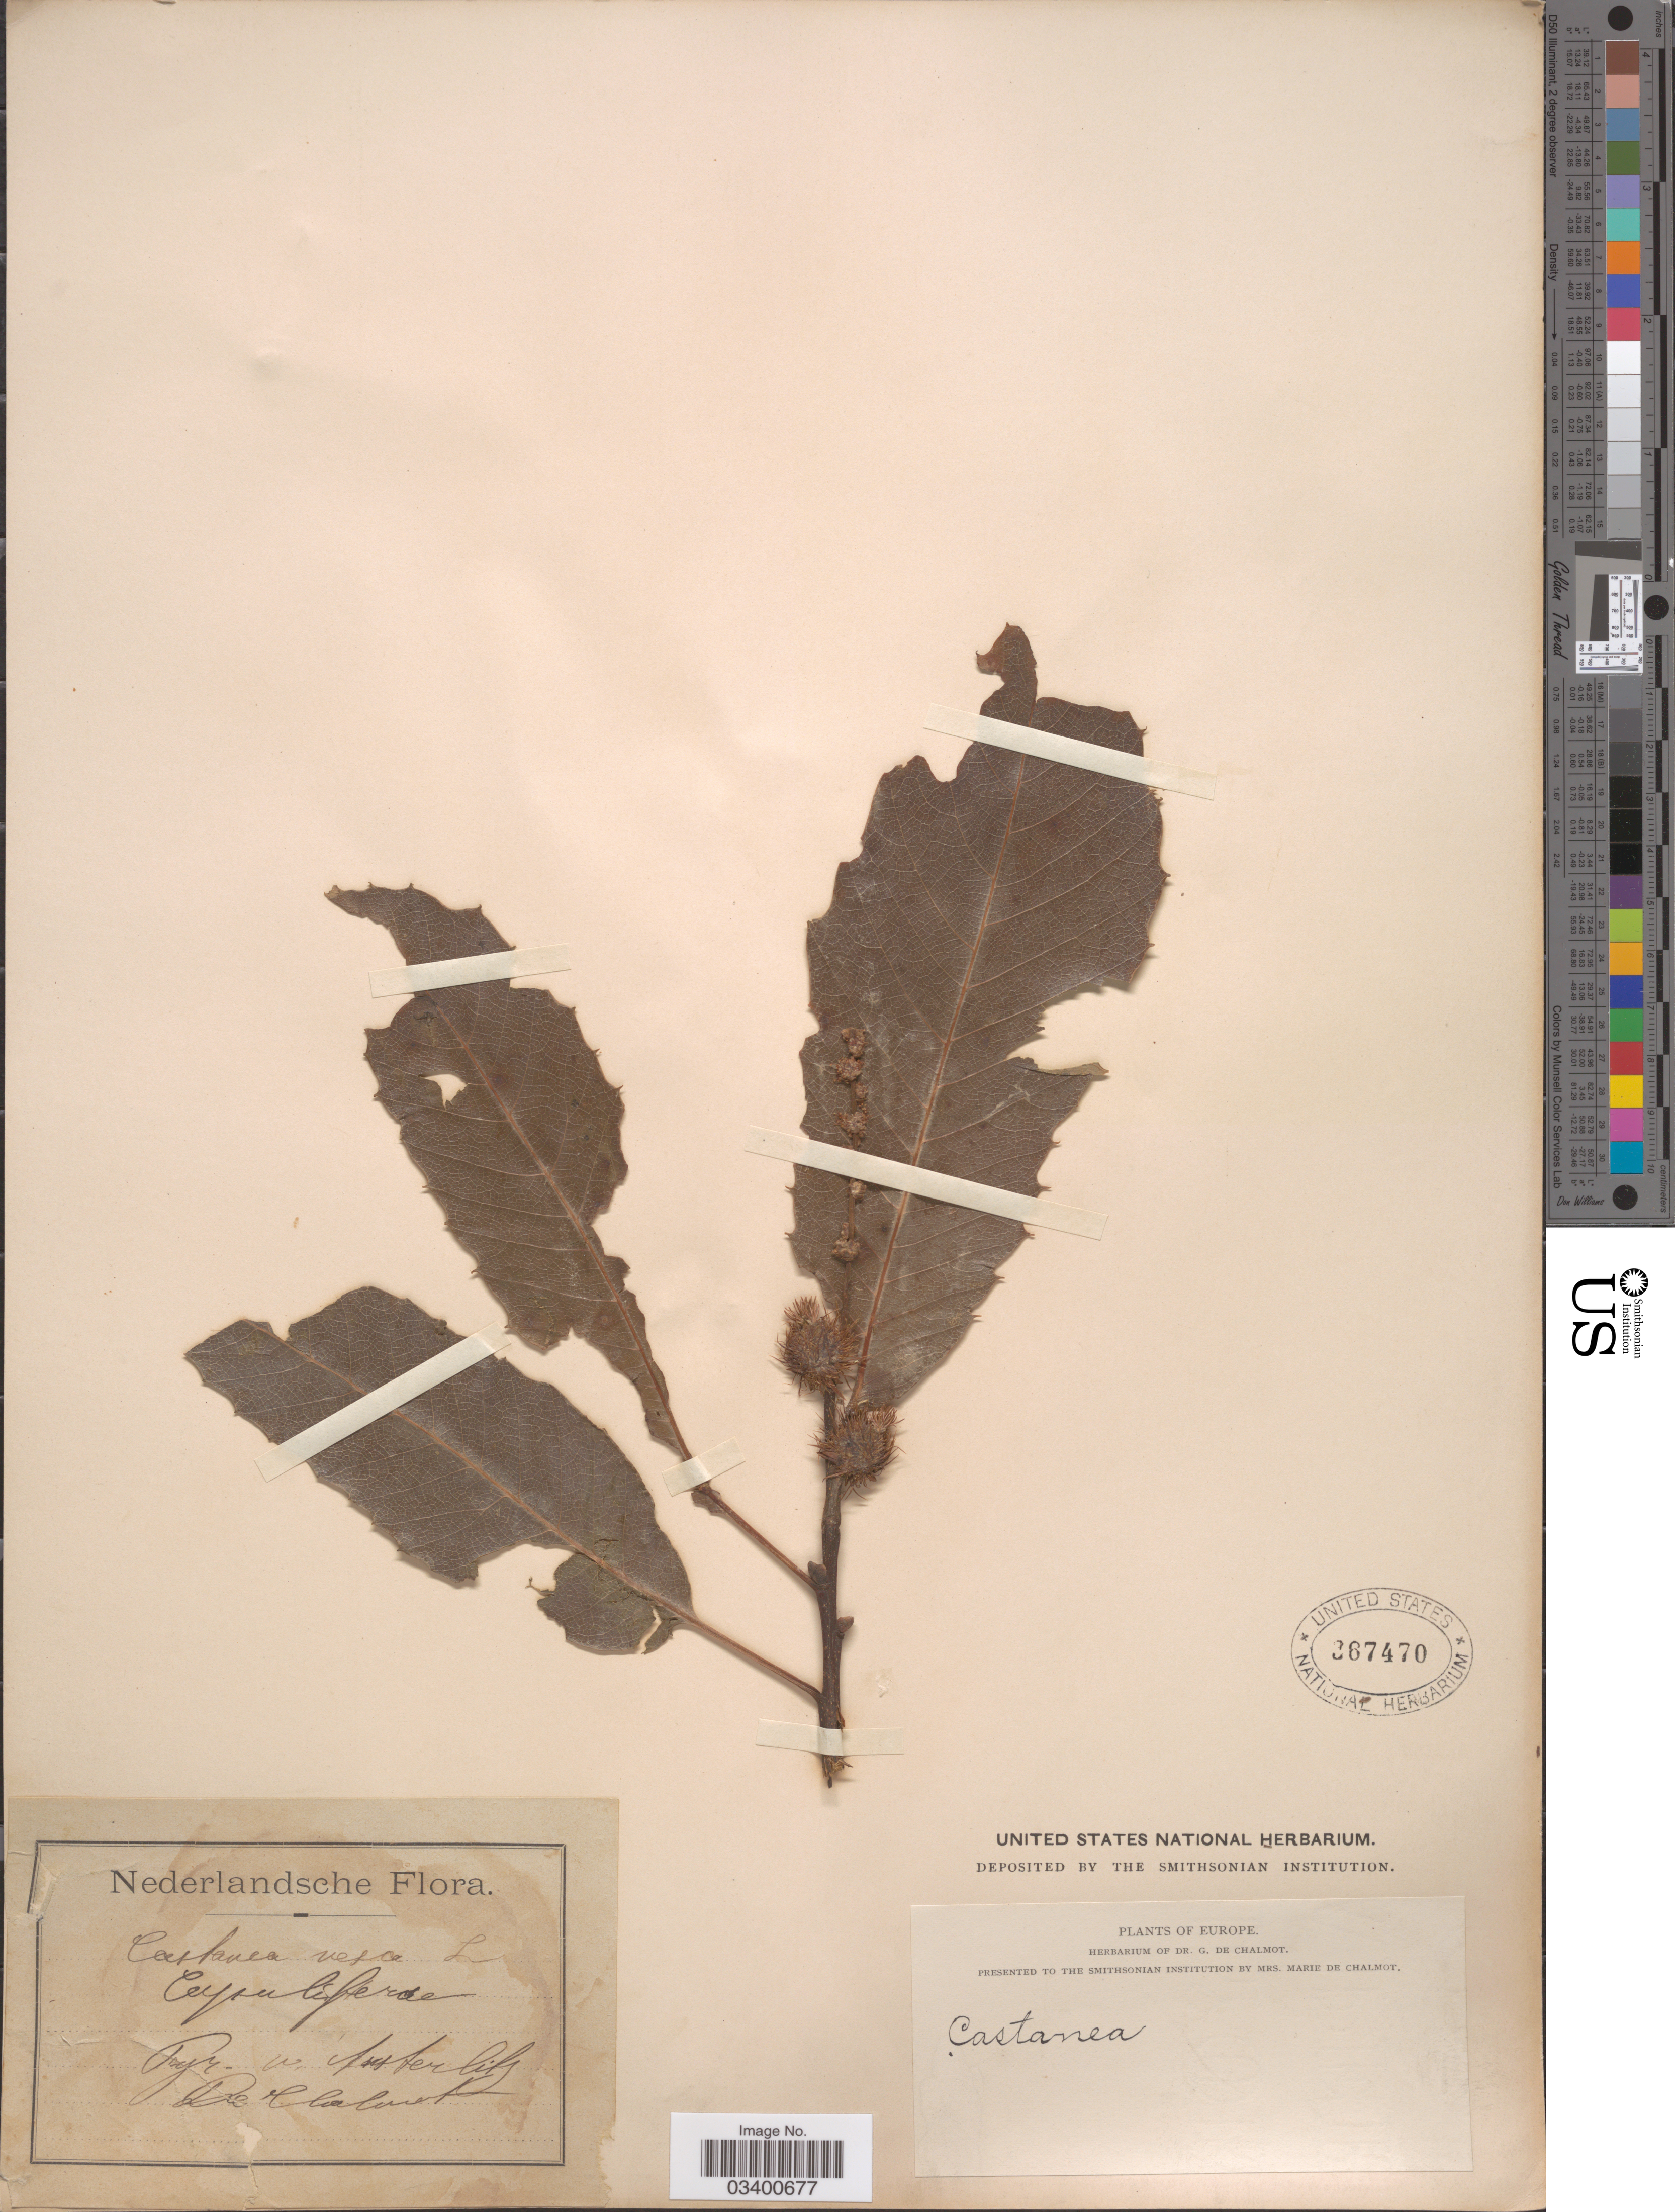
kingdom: Plantae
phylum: Tracheophyta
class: Magnoliopsida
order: Fagales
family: Fagaceae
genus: Castanea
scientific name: Castanea sativa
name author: Mill.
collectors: G. de Chalmot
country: Netherlands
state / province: Utrecht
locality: Pyr. v Austerlitz.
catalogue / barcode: US 367470